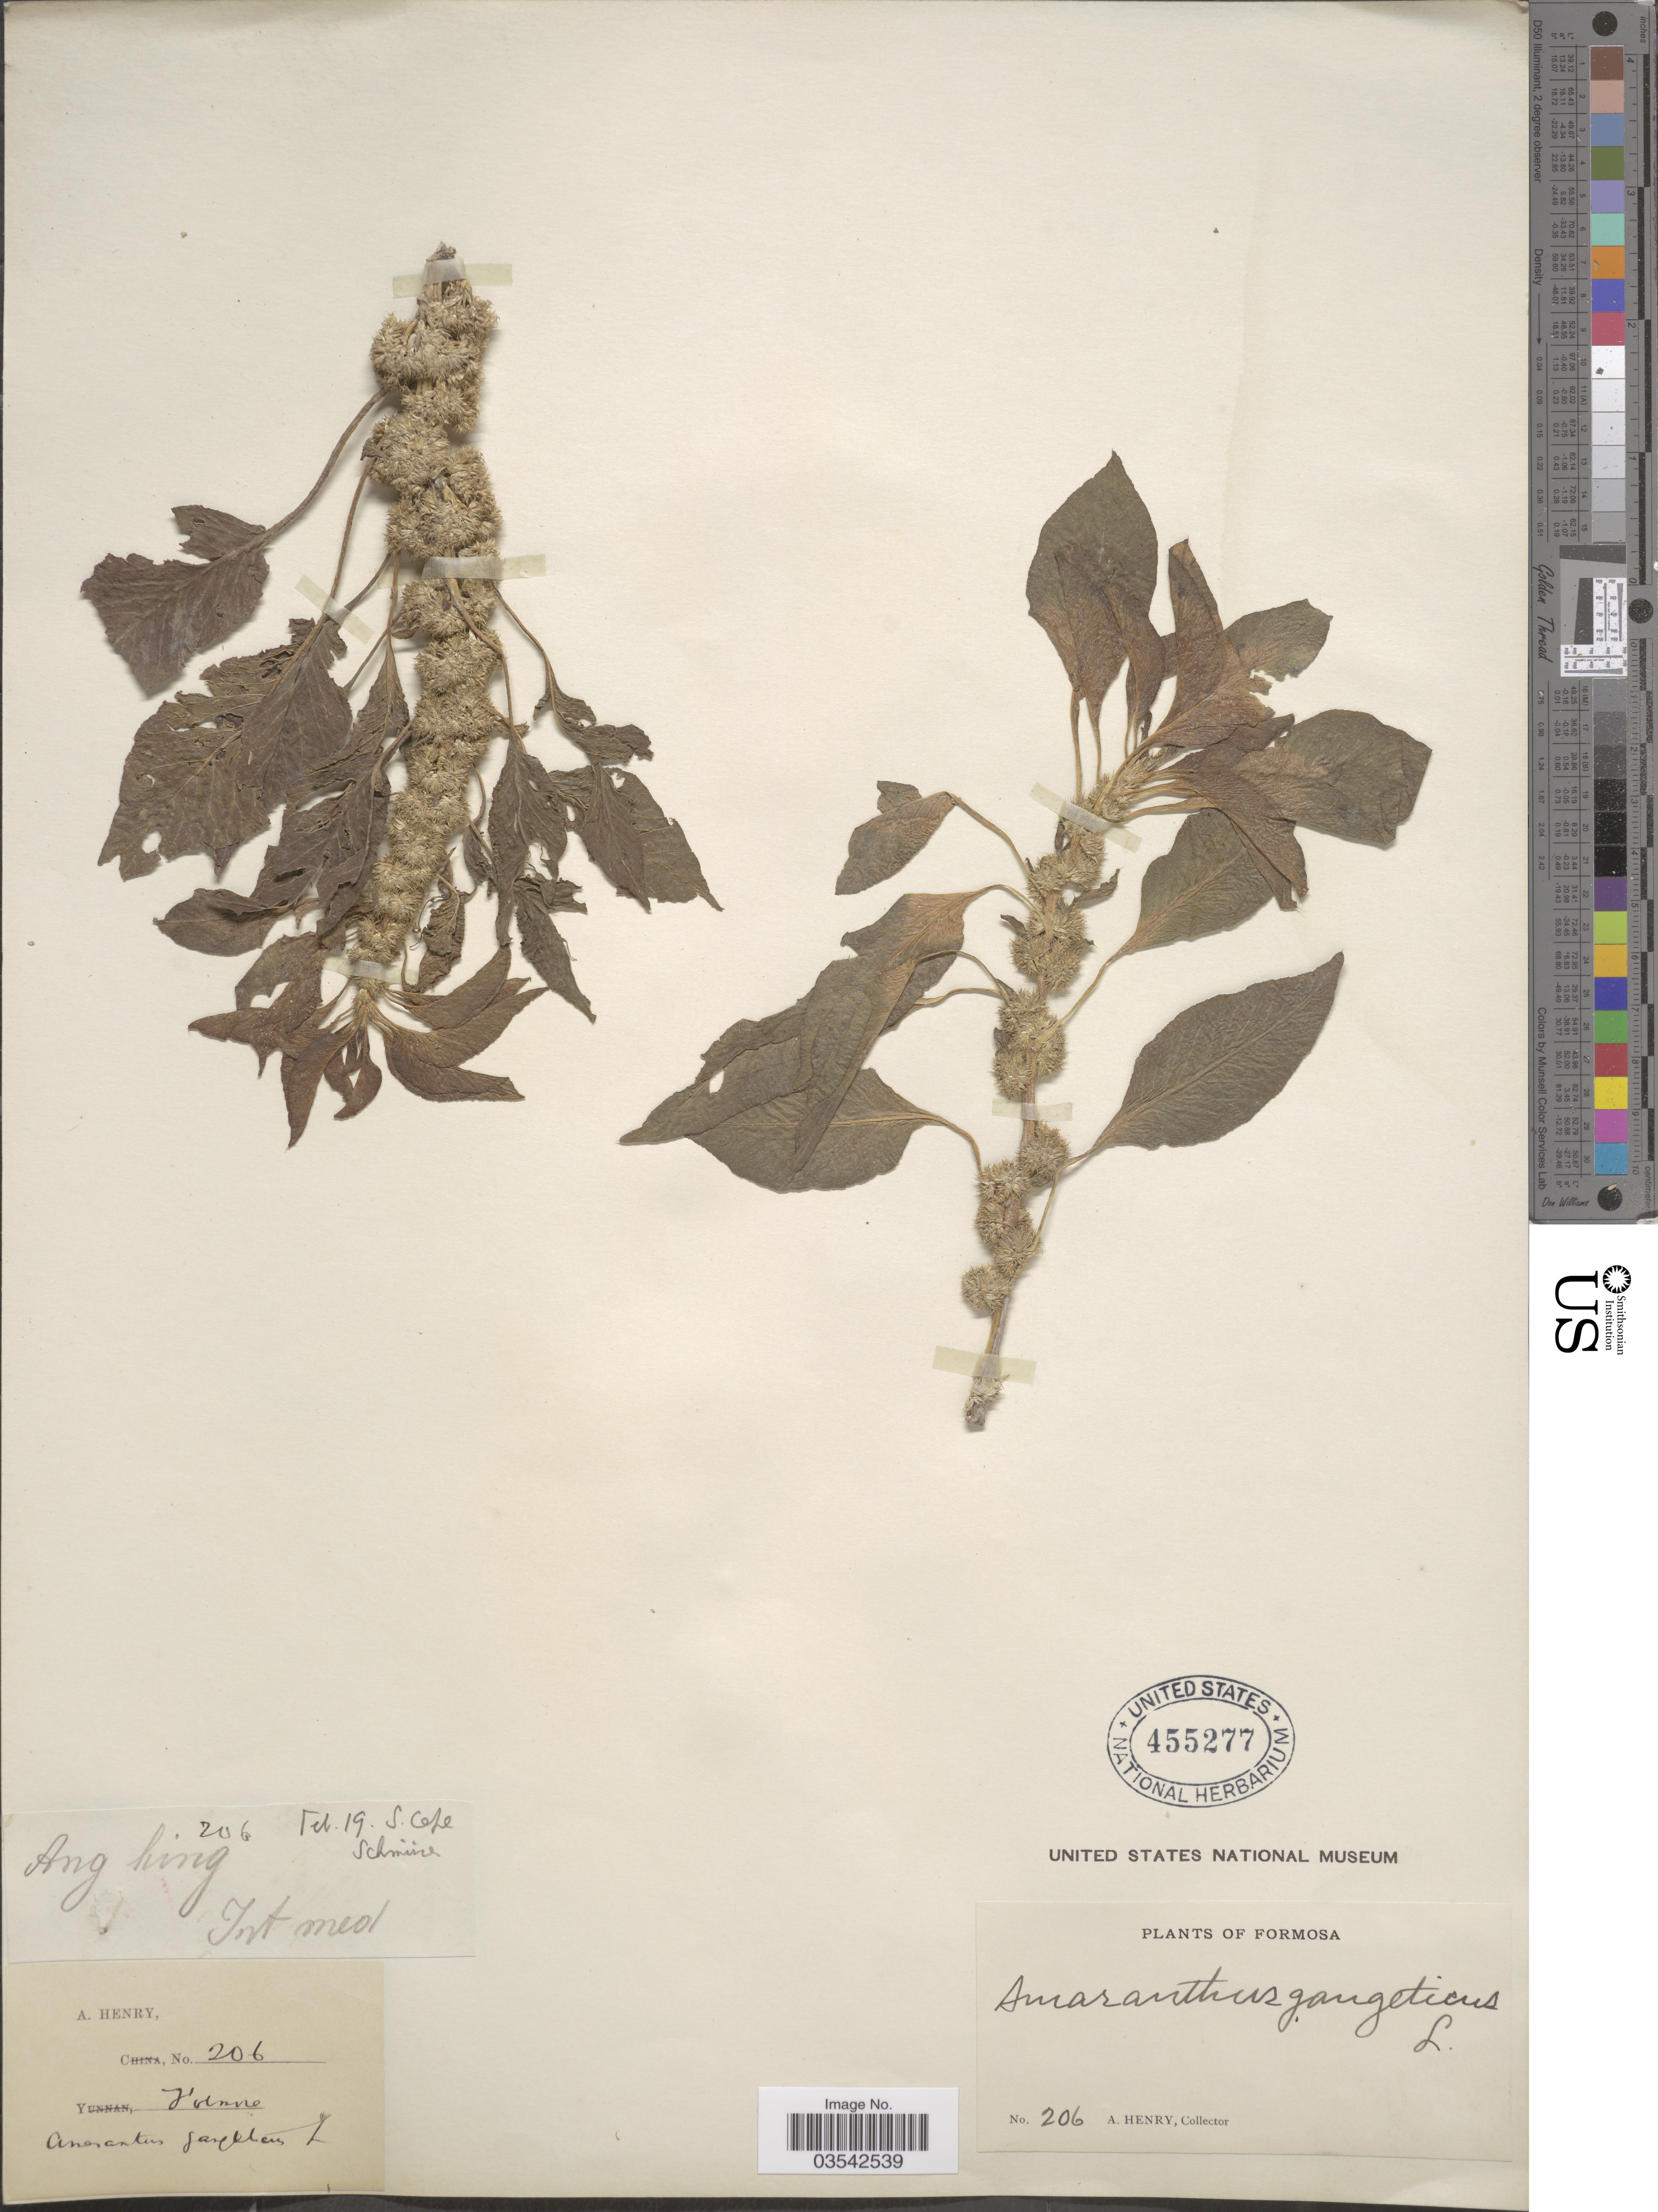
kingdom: Plantae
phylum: Tracheophyta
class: Magnoliopsida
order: Caryophyllales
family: Amaranthaceae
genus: Amaranthus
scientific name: Amaranthus tricolor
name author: L.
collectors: A. Henry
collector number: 206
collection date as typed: Transcribed d/m/y: /2/19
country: Taiwan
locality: Ang hing. S. Cape. Formosa.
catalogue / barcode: US 455277